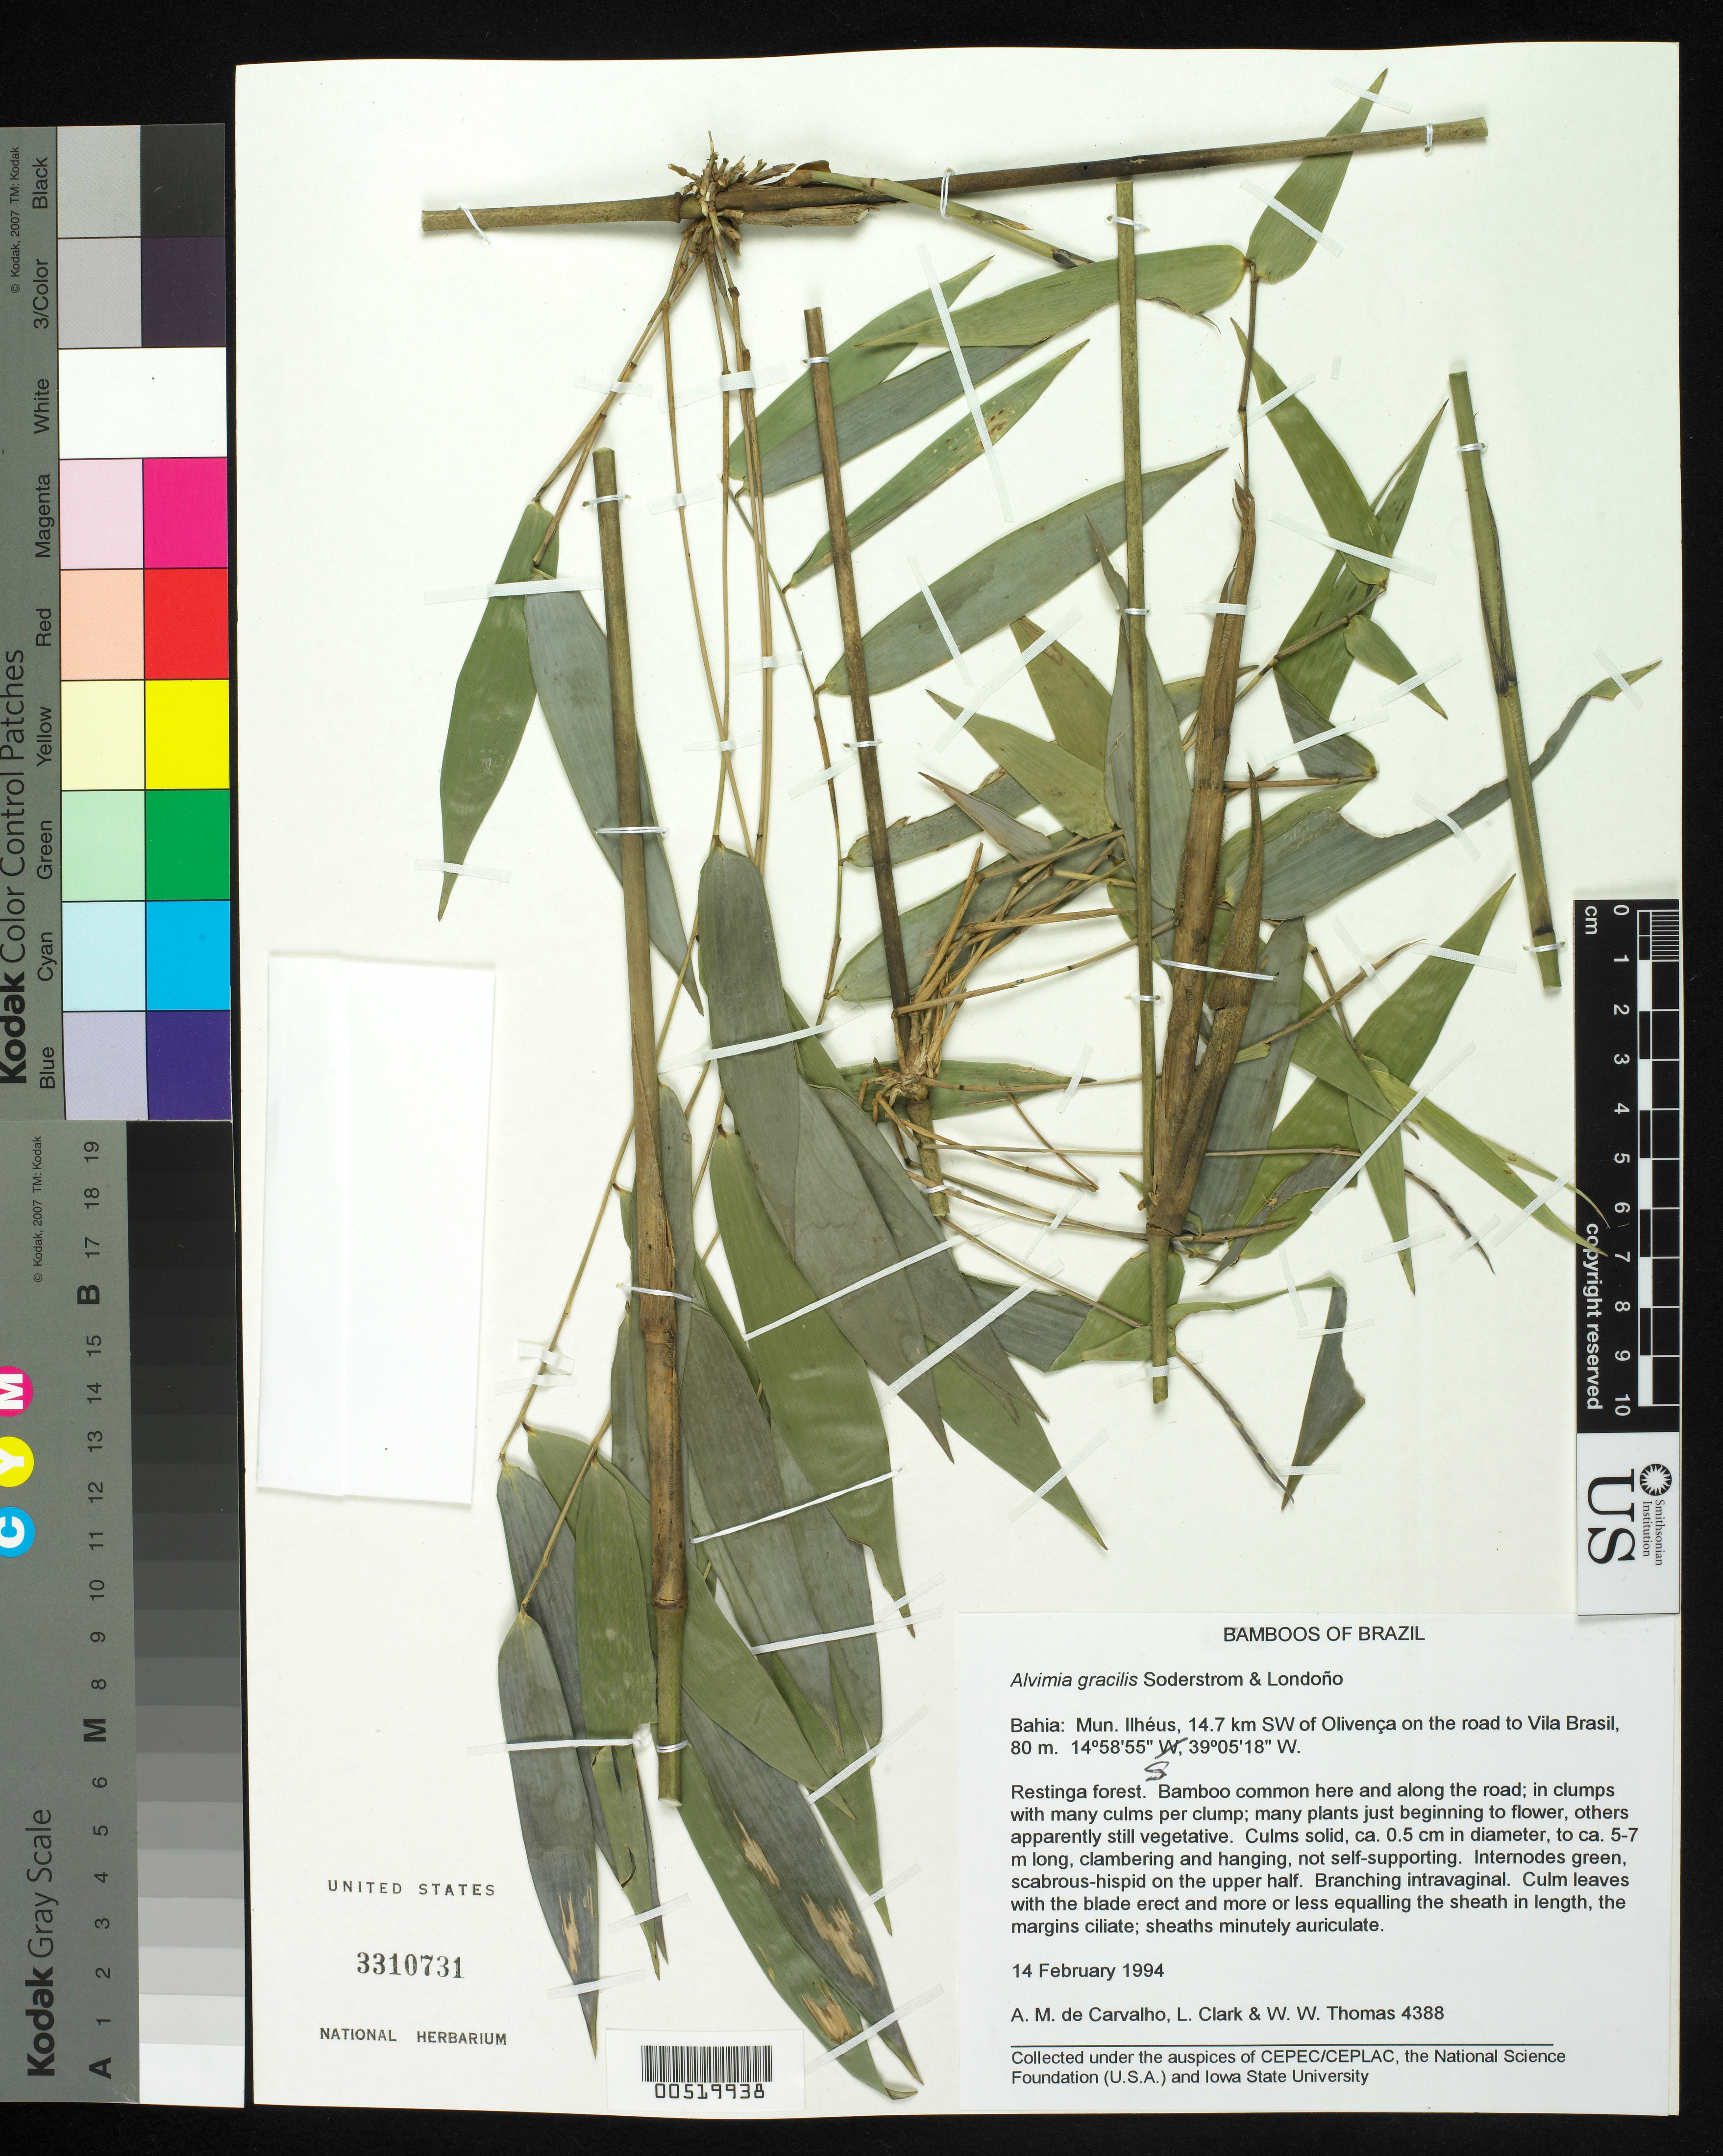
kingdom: Plantae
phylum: Tracheophyta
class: Liliopsida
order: Poales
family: Poaceae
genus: Alvimia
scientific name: Alvimia gracilis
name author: Soderstr. & Londoño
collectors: A. M. Carvalho, L. G. Clark & W. W. Thomas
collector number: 4388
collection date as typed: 14 Feb 1994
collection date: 1994-02-14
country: Brazil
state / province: Bahia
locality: Llheus, sw of olivenca, road to vila brasil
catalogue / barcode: US 3310731